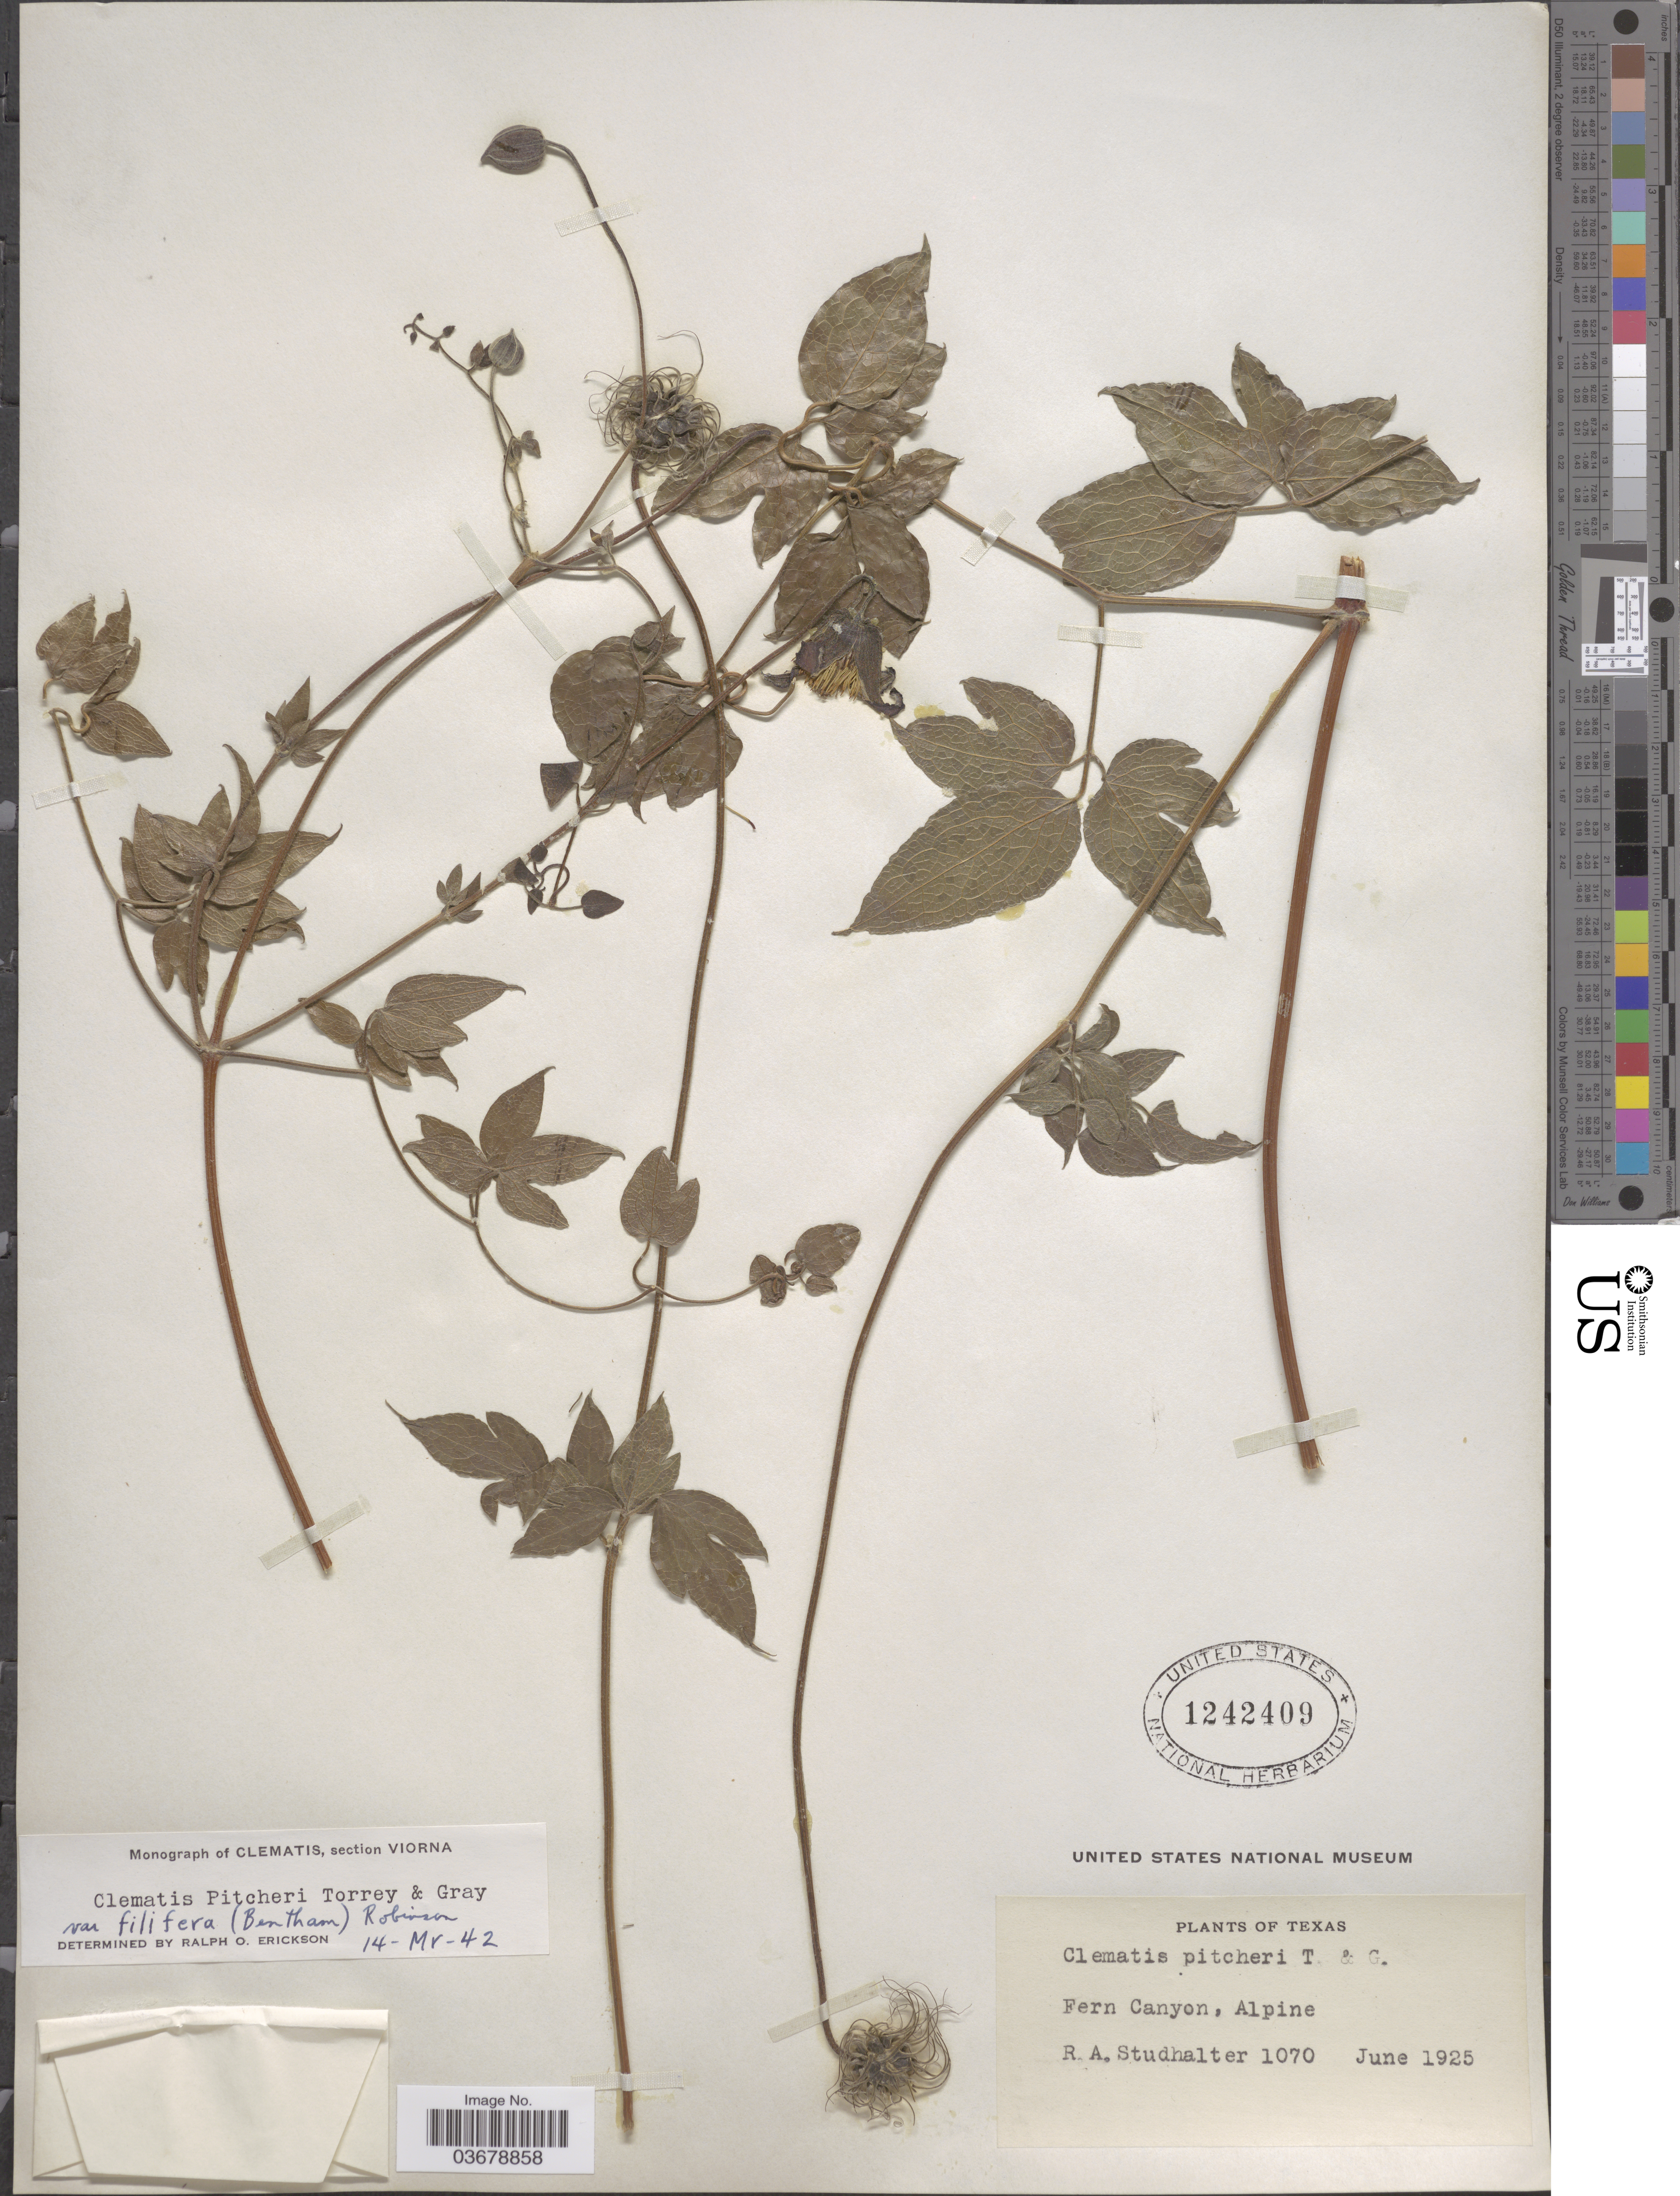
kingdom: Plantae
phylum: Tracheophyta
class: Magnoliopsida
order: Ranunculales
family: Ranunculaceae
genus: Clematis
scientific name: Clematis viorna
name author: L.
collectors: R. Studhalter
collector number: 1070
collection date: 1925-06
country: United States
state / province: Texas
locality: Fern Canyon, Alpine.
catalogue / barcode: US 1242409